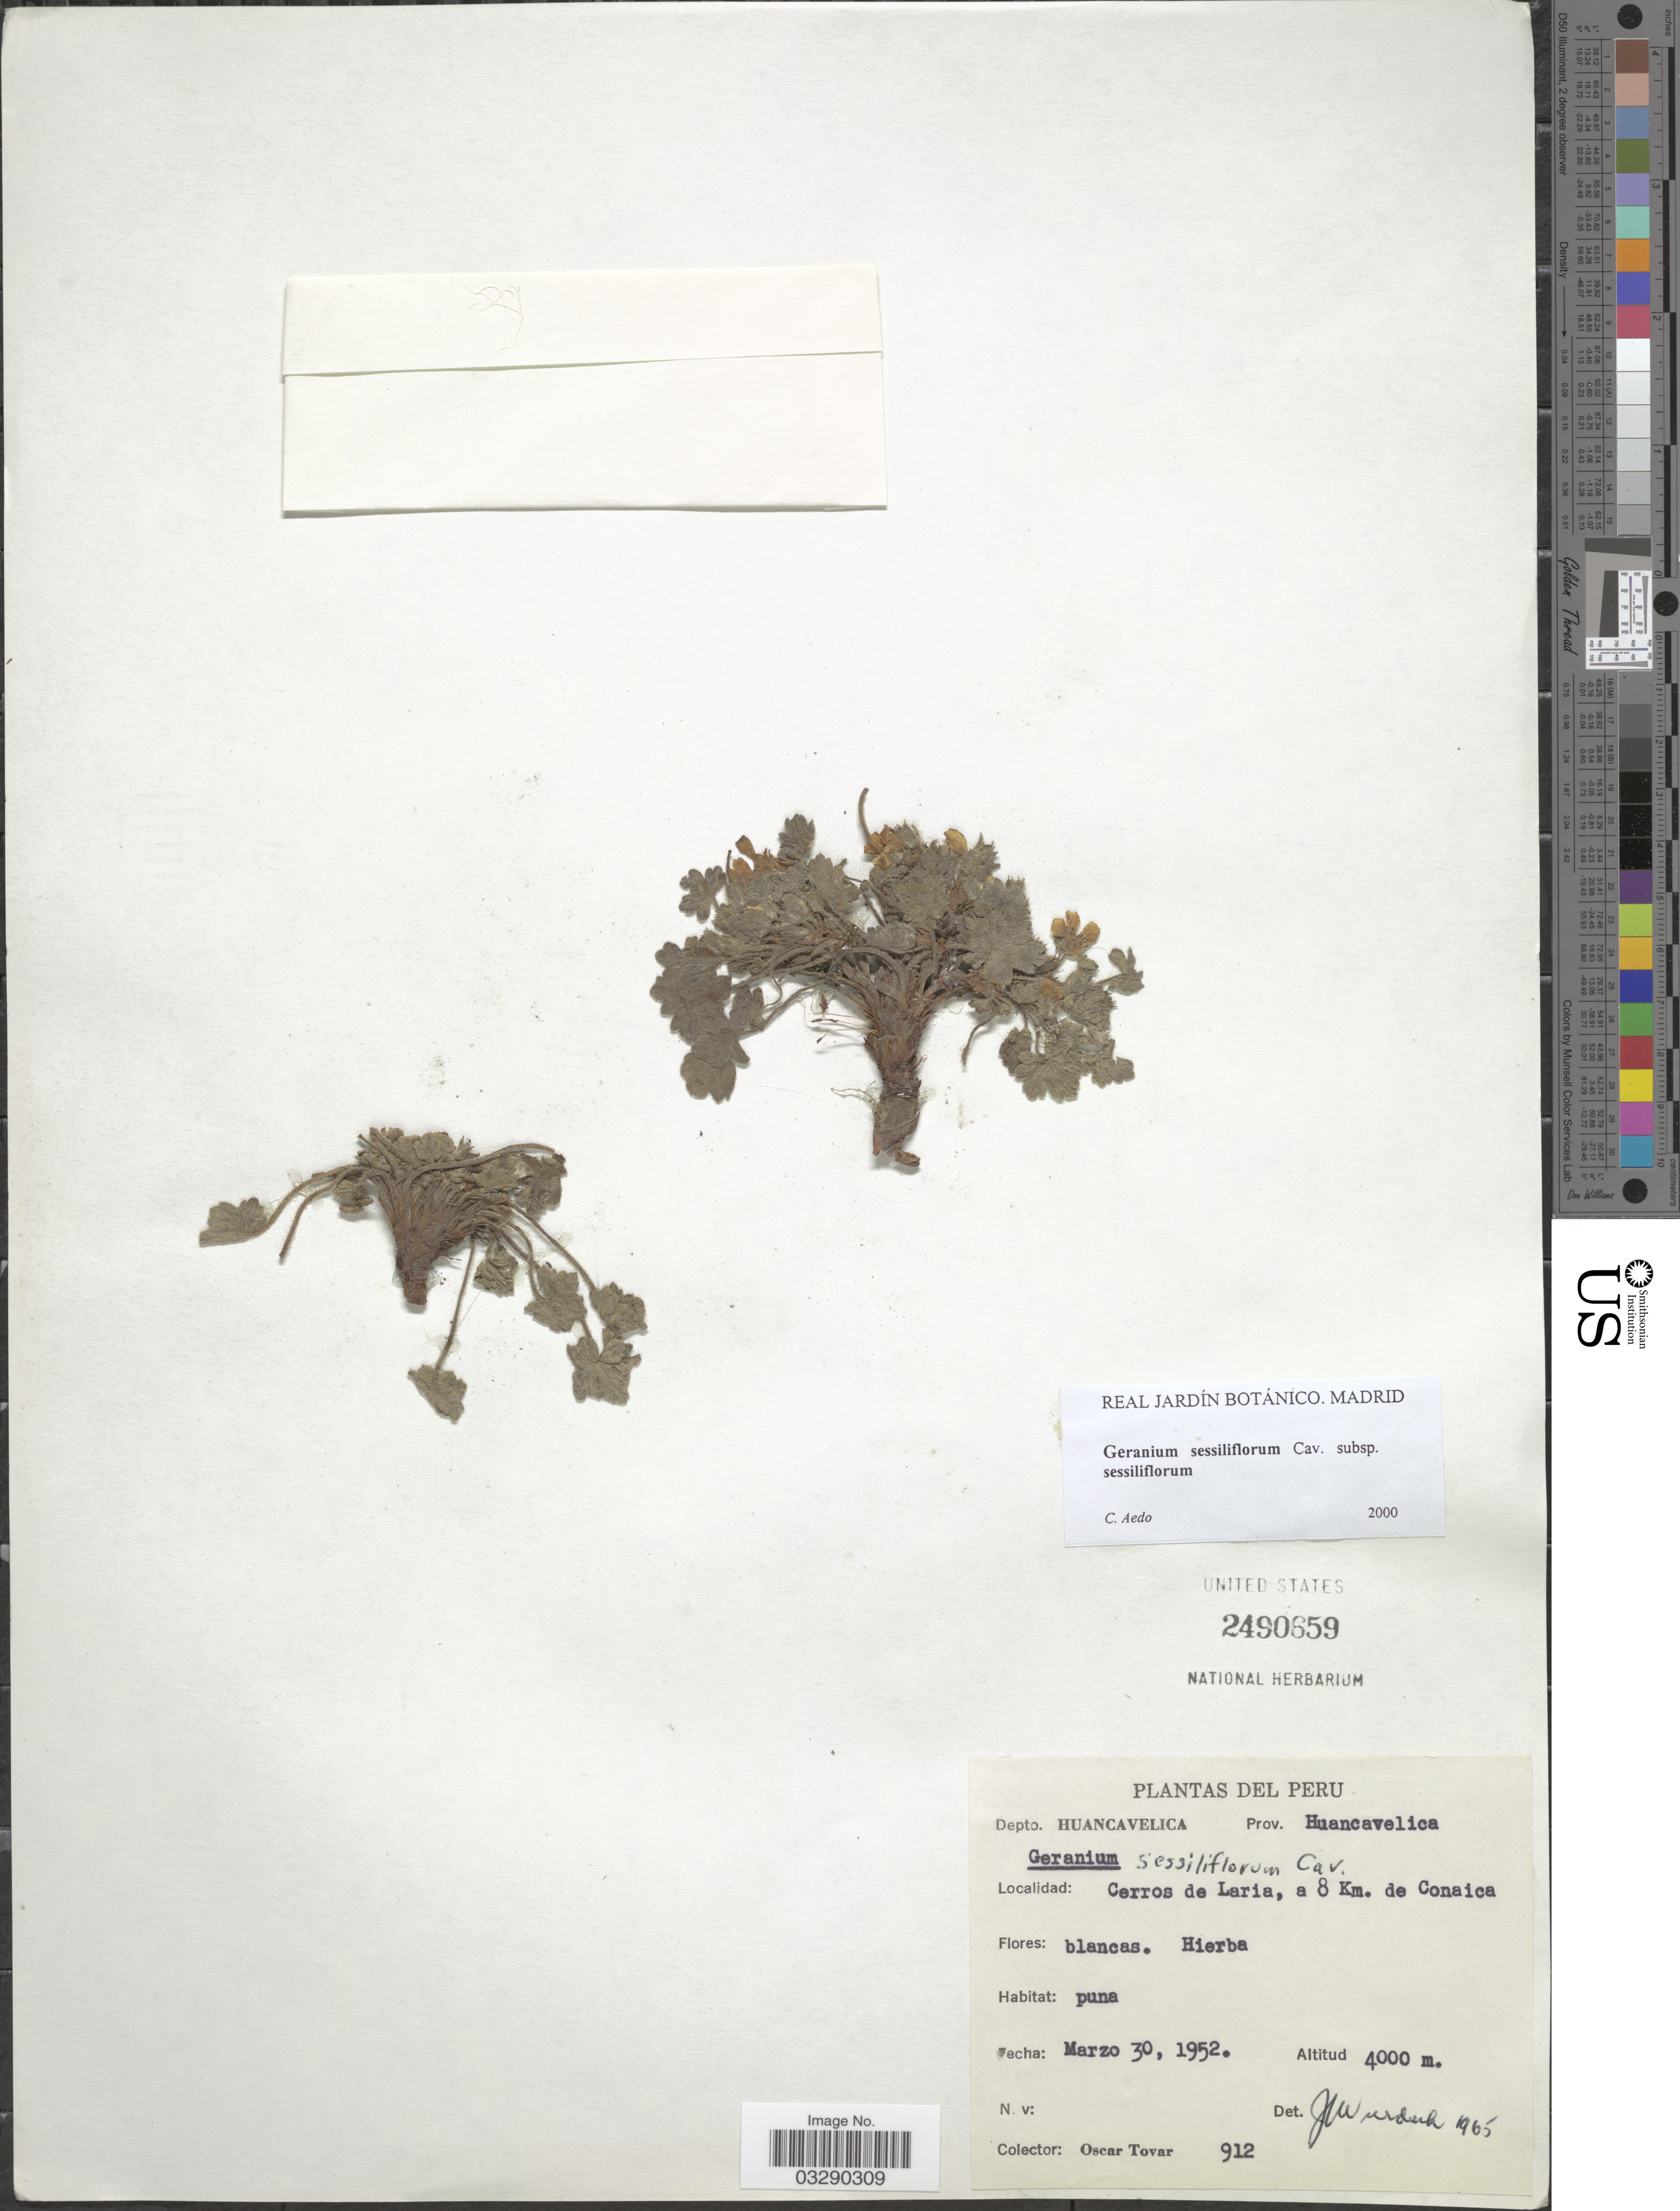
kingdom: Plantae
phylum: Tracheophyta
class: Magnoliopsida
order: Geraniales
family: Geraniaceae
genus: Geranium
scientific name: Geranium sessiliflorum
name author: Cav.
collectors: Ó. Tovar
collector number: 912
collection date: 1952-03-30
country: Peru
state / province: Huancavelica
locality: Depto. Huancavelica. Cerros e Laria, a 8 Km. de Conaica.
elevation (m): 4000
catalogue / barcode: US 2490659